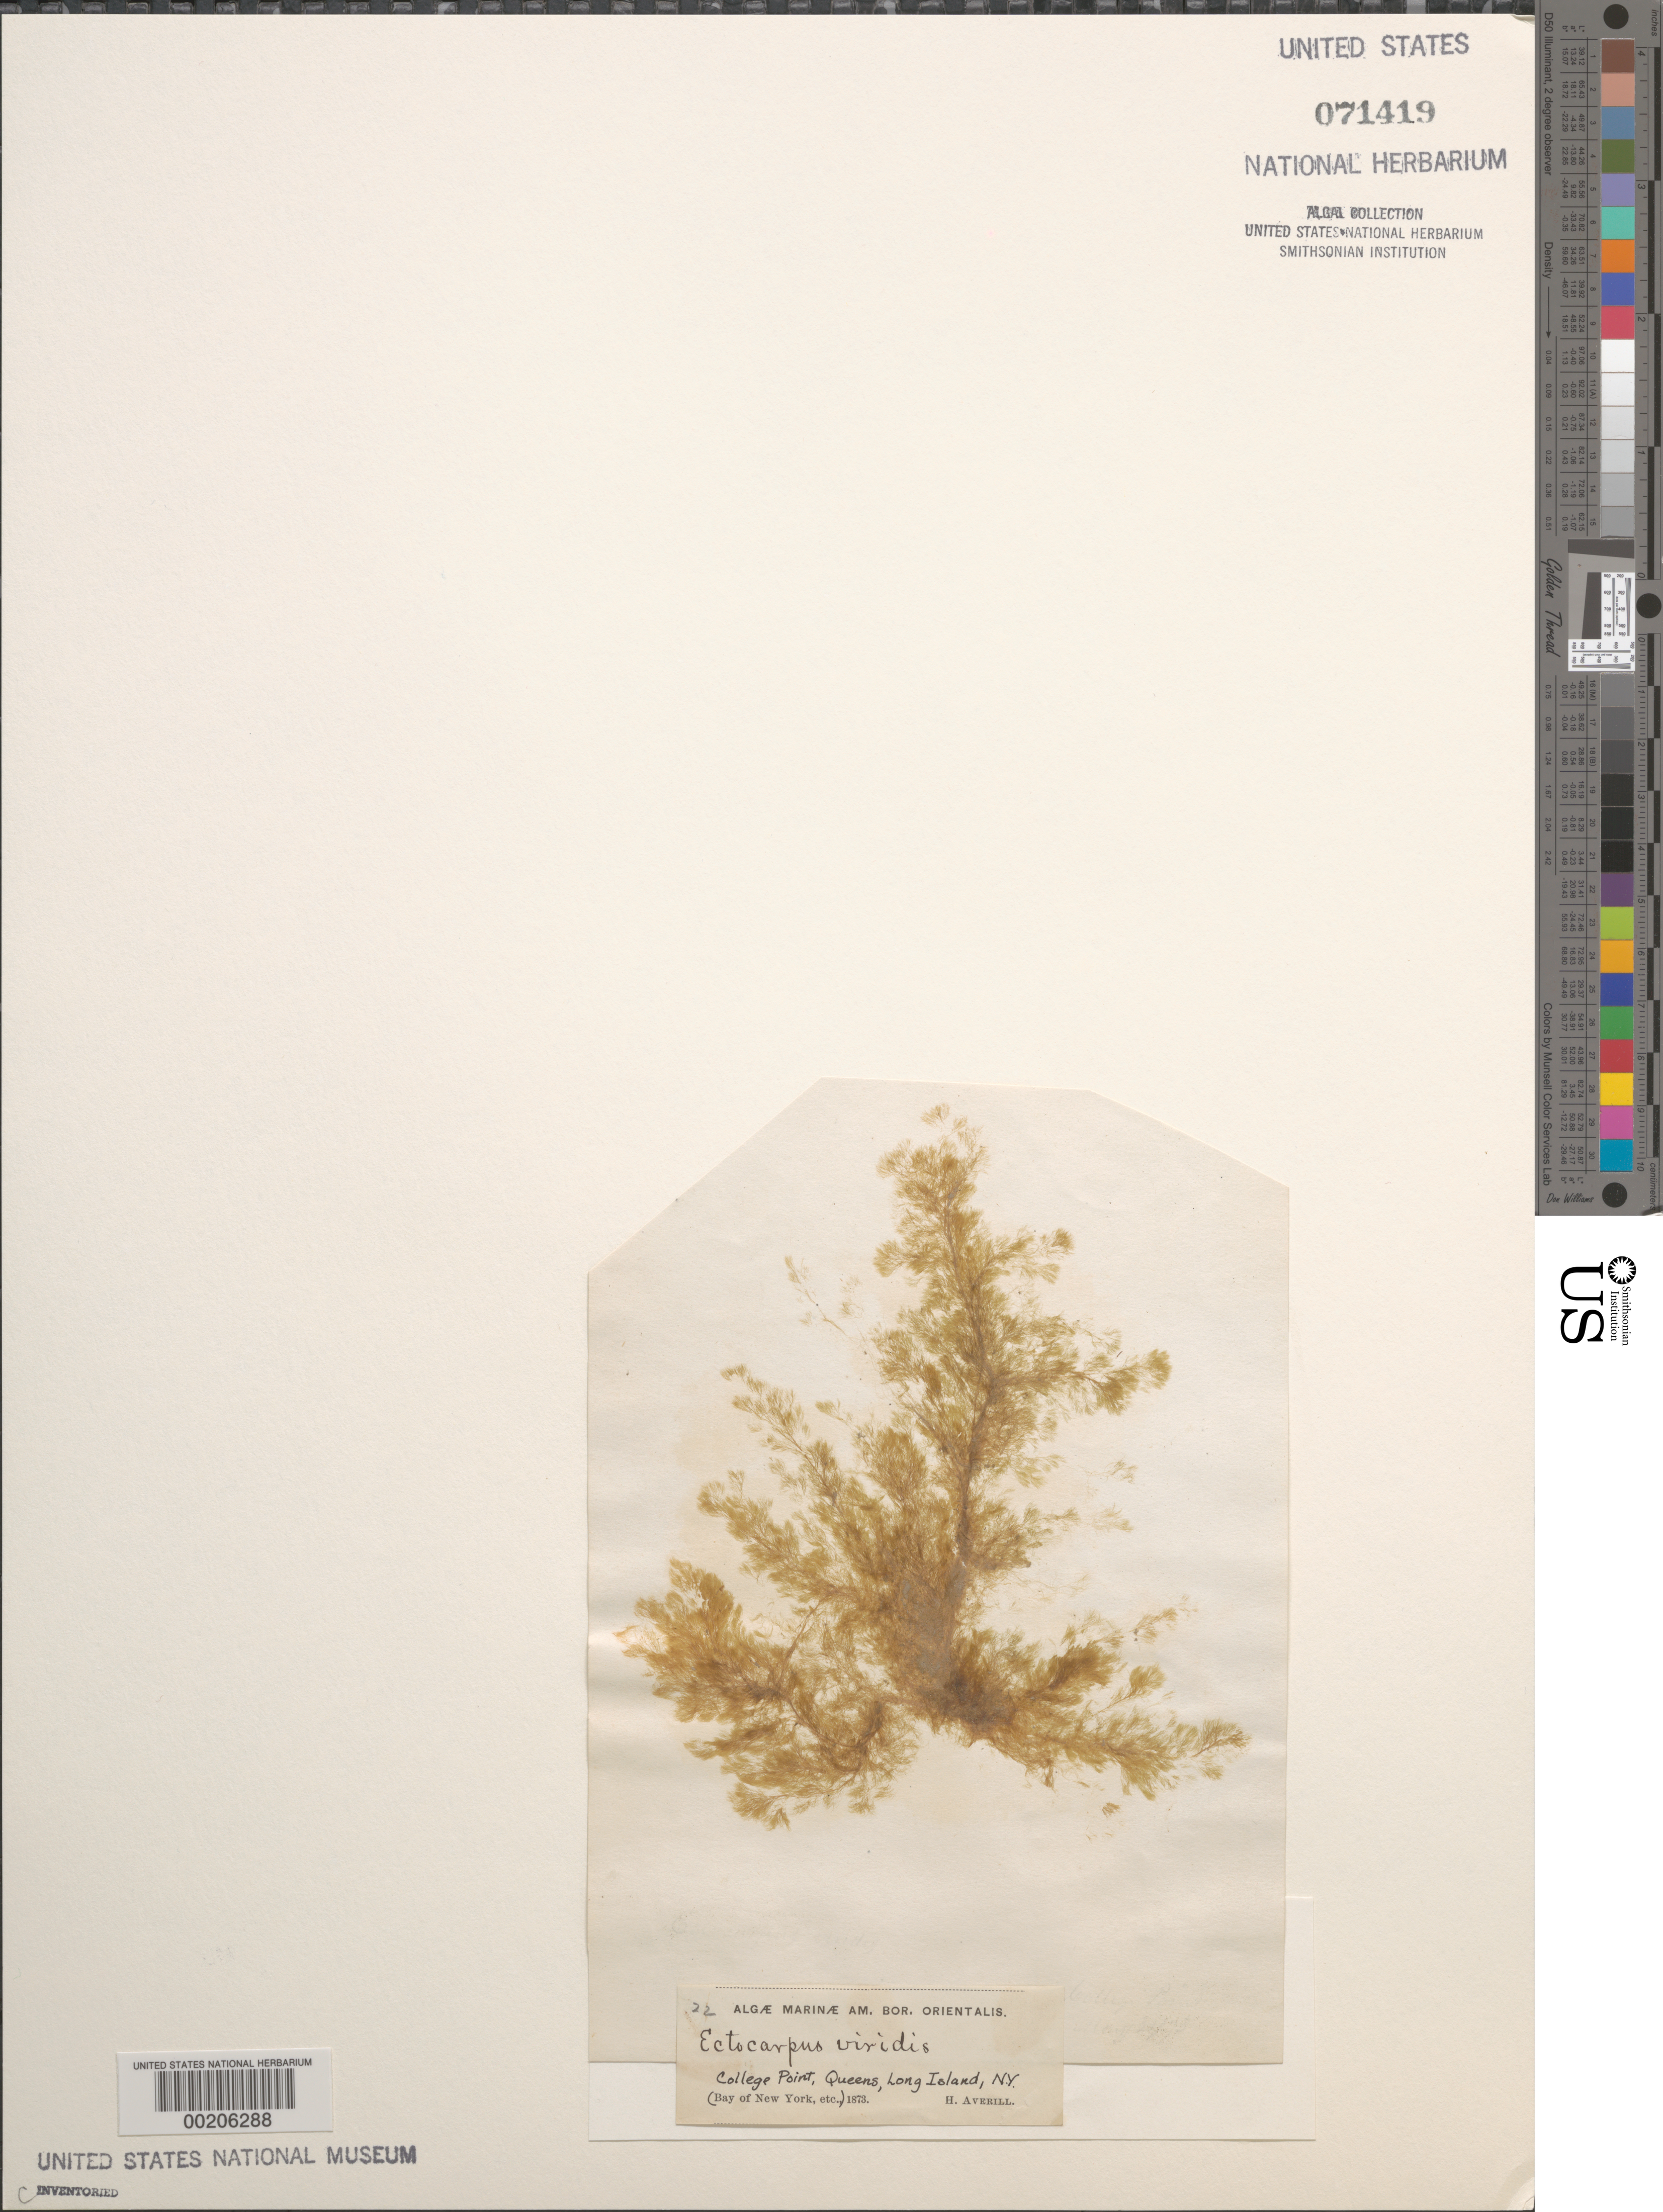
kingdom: Chromista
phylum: Ochrophyta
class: Phaeophyceae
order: Ectocarpales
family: Ectocarpaceae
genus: Ectocarpus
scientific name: Ectocarpus siliculosus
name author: (Dillwyn) Lyngbye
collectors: H. Averill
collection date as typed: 1873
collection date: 1873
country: United States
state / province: New York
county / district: Queens County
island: Long Island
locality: College Point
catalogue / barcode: US 71419